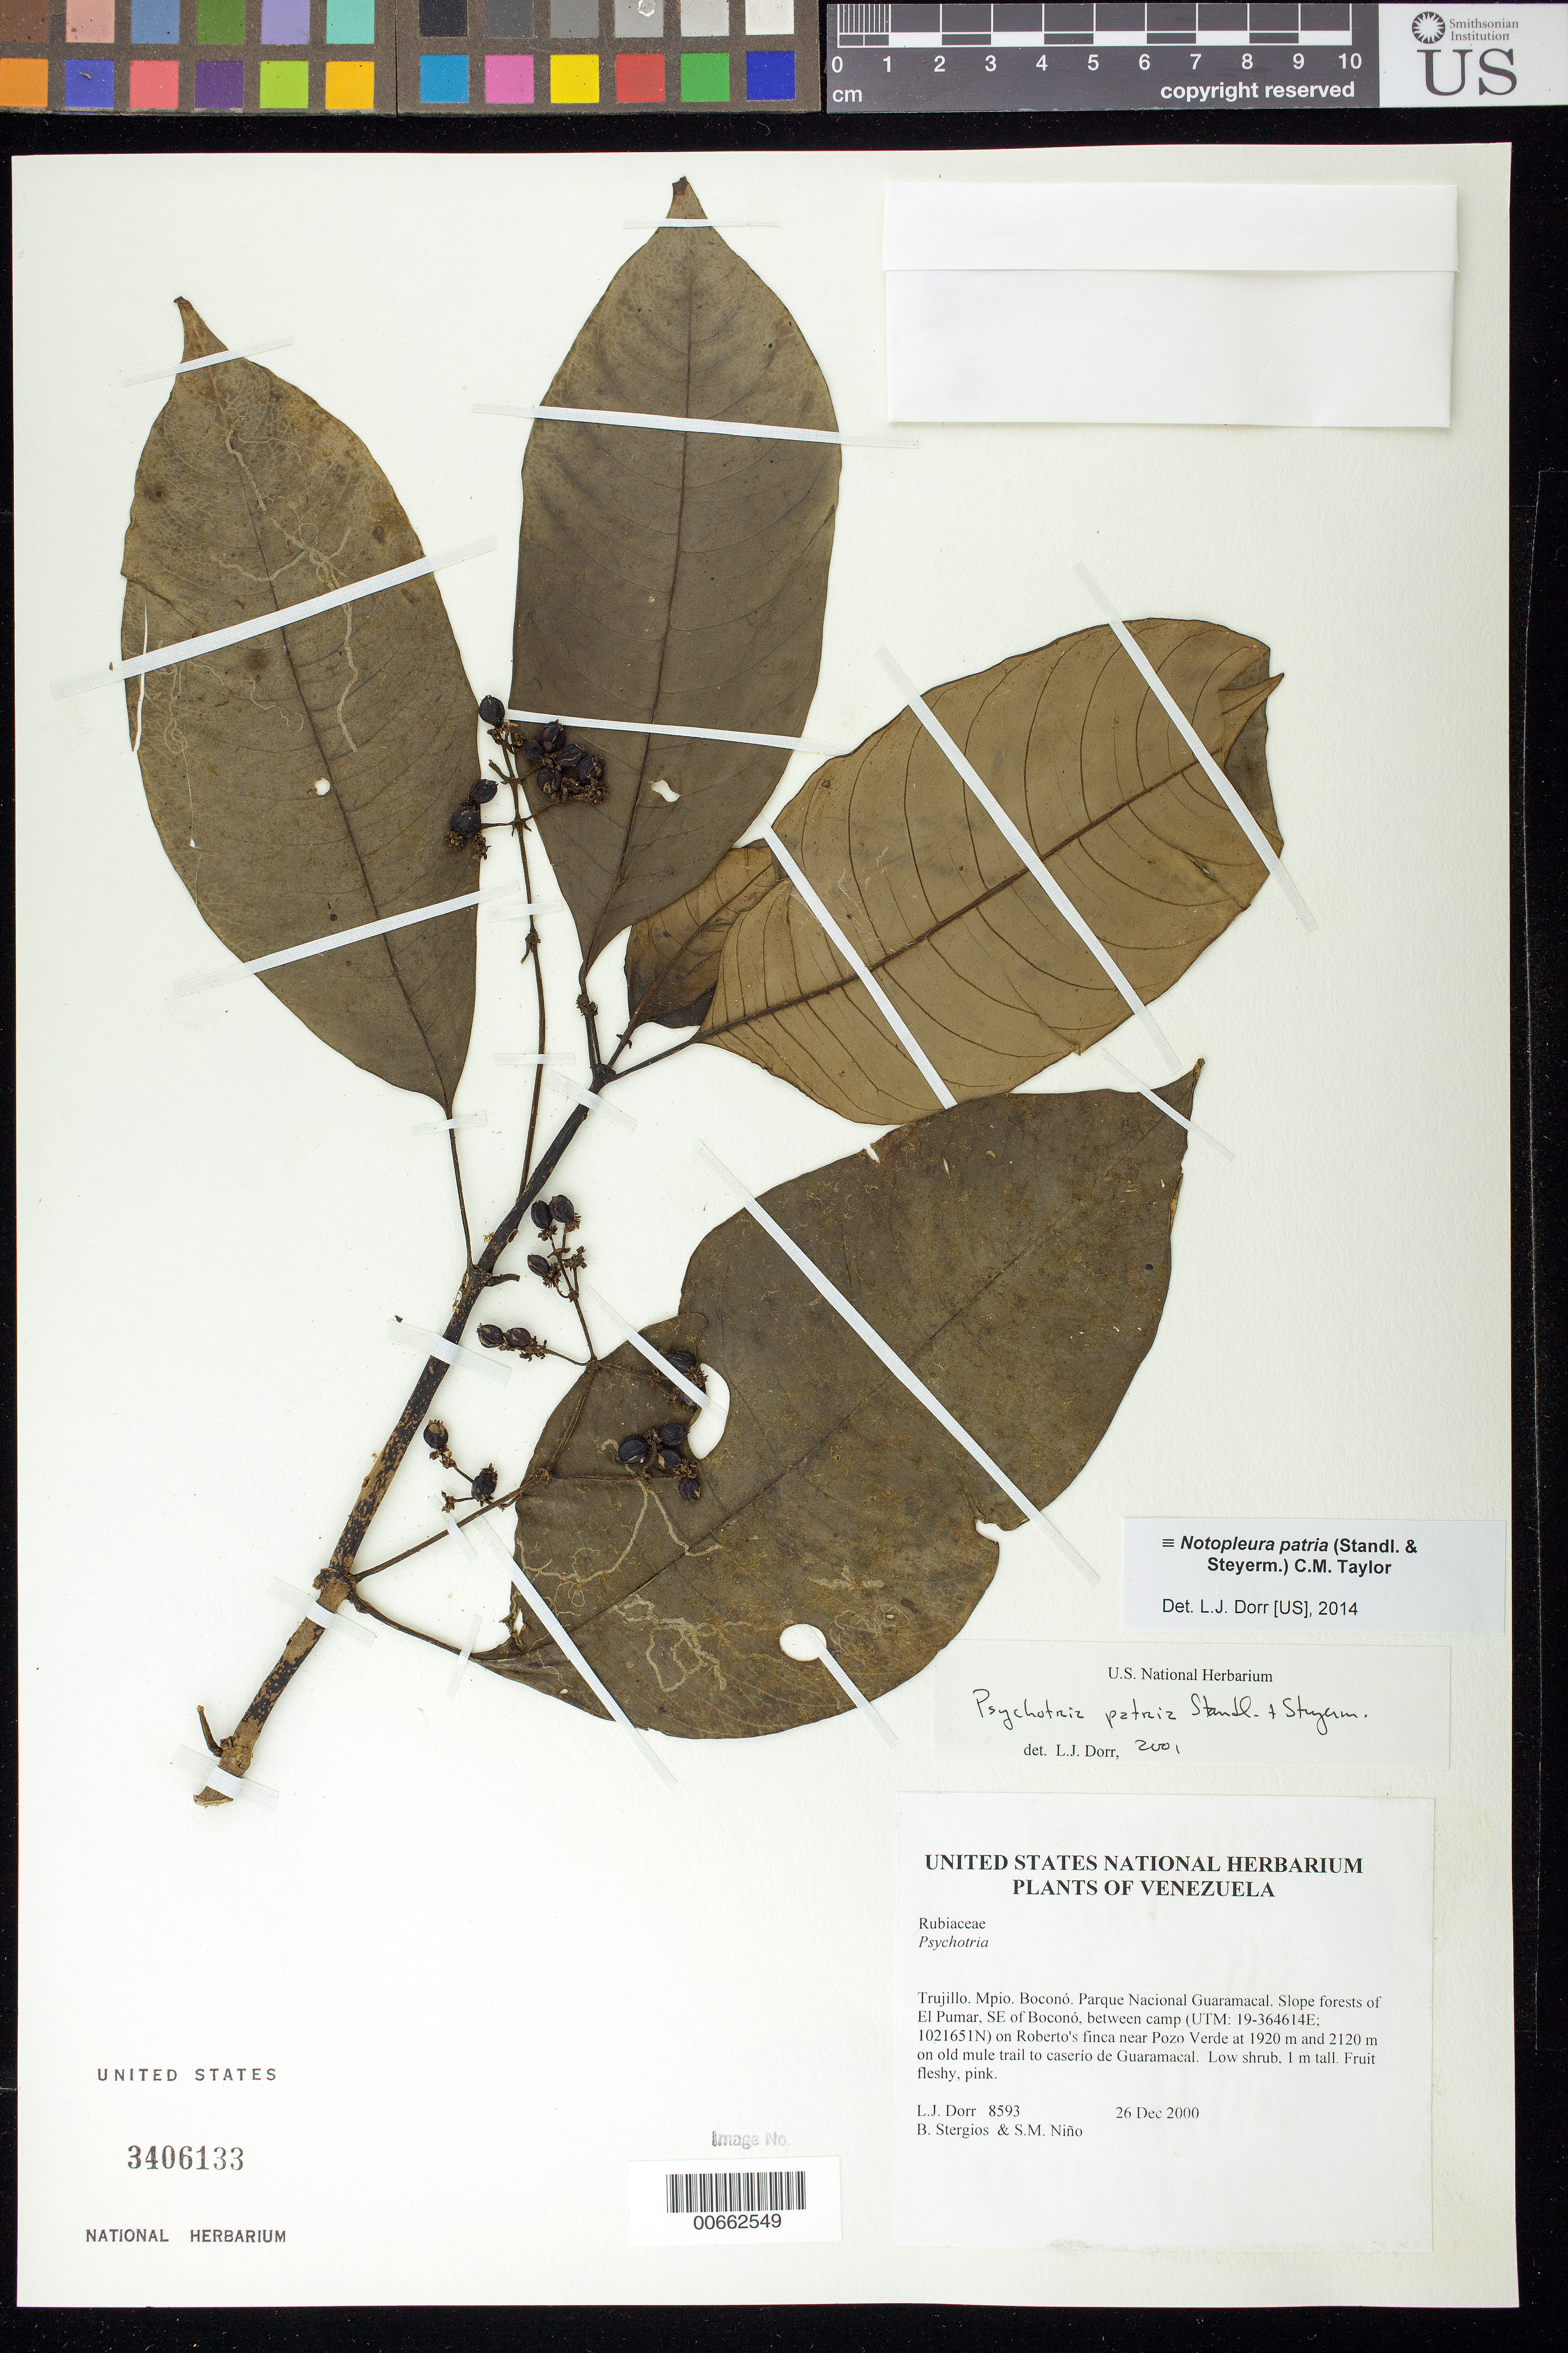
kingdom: Plantae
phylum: Tracheophyta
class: Magnoliopsida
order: Gentianales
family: Rubiaceae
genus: Notopleura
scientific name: Notopleura patria var. patria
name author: (Standl. & Steyerm.) C.M. Taylor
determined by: Dorr, L. J., (BOT), Smithsonian Institution - National Museum of Natural History (UNITED STATES)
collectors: L. J. Dorr, B. G. Stergios & S. M. Niño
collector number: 8593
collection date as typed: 26 Dec 2000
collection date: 2000-12-26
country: Venezuela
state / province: Trujillo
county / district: Boconó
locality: Parque Nacional Guaramacal. El Pumar, SE of Boconó, between camp on Roberto's finca near Pozo Verde at 1920 m and 2120 m on old mule trail to caserío de Guaramacal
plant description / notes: PORT, US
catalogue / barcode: US 3406133